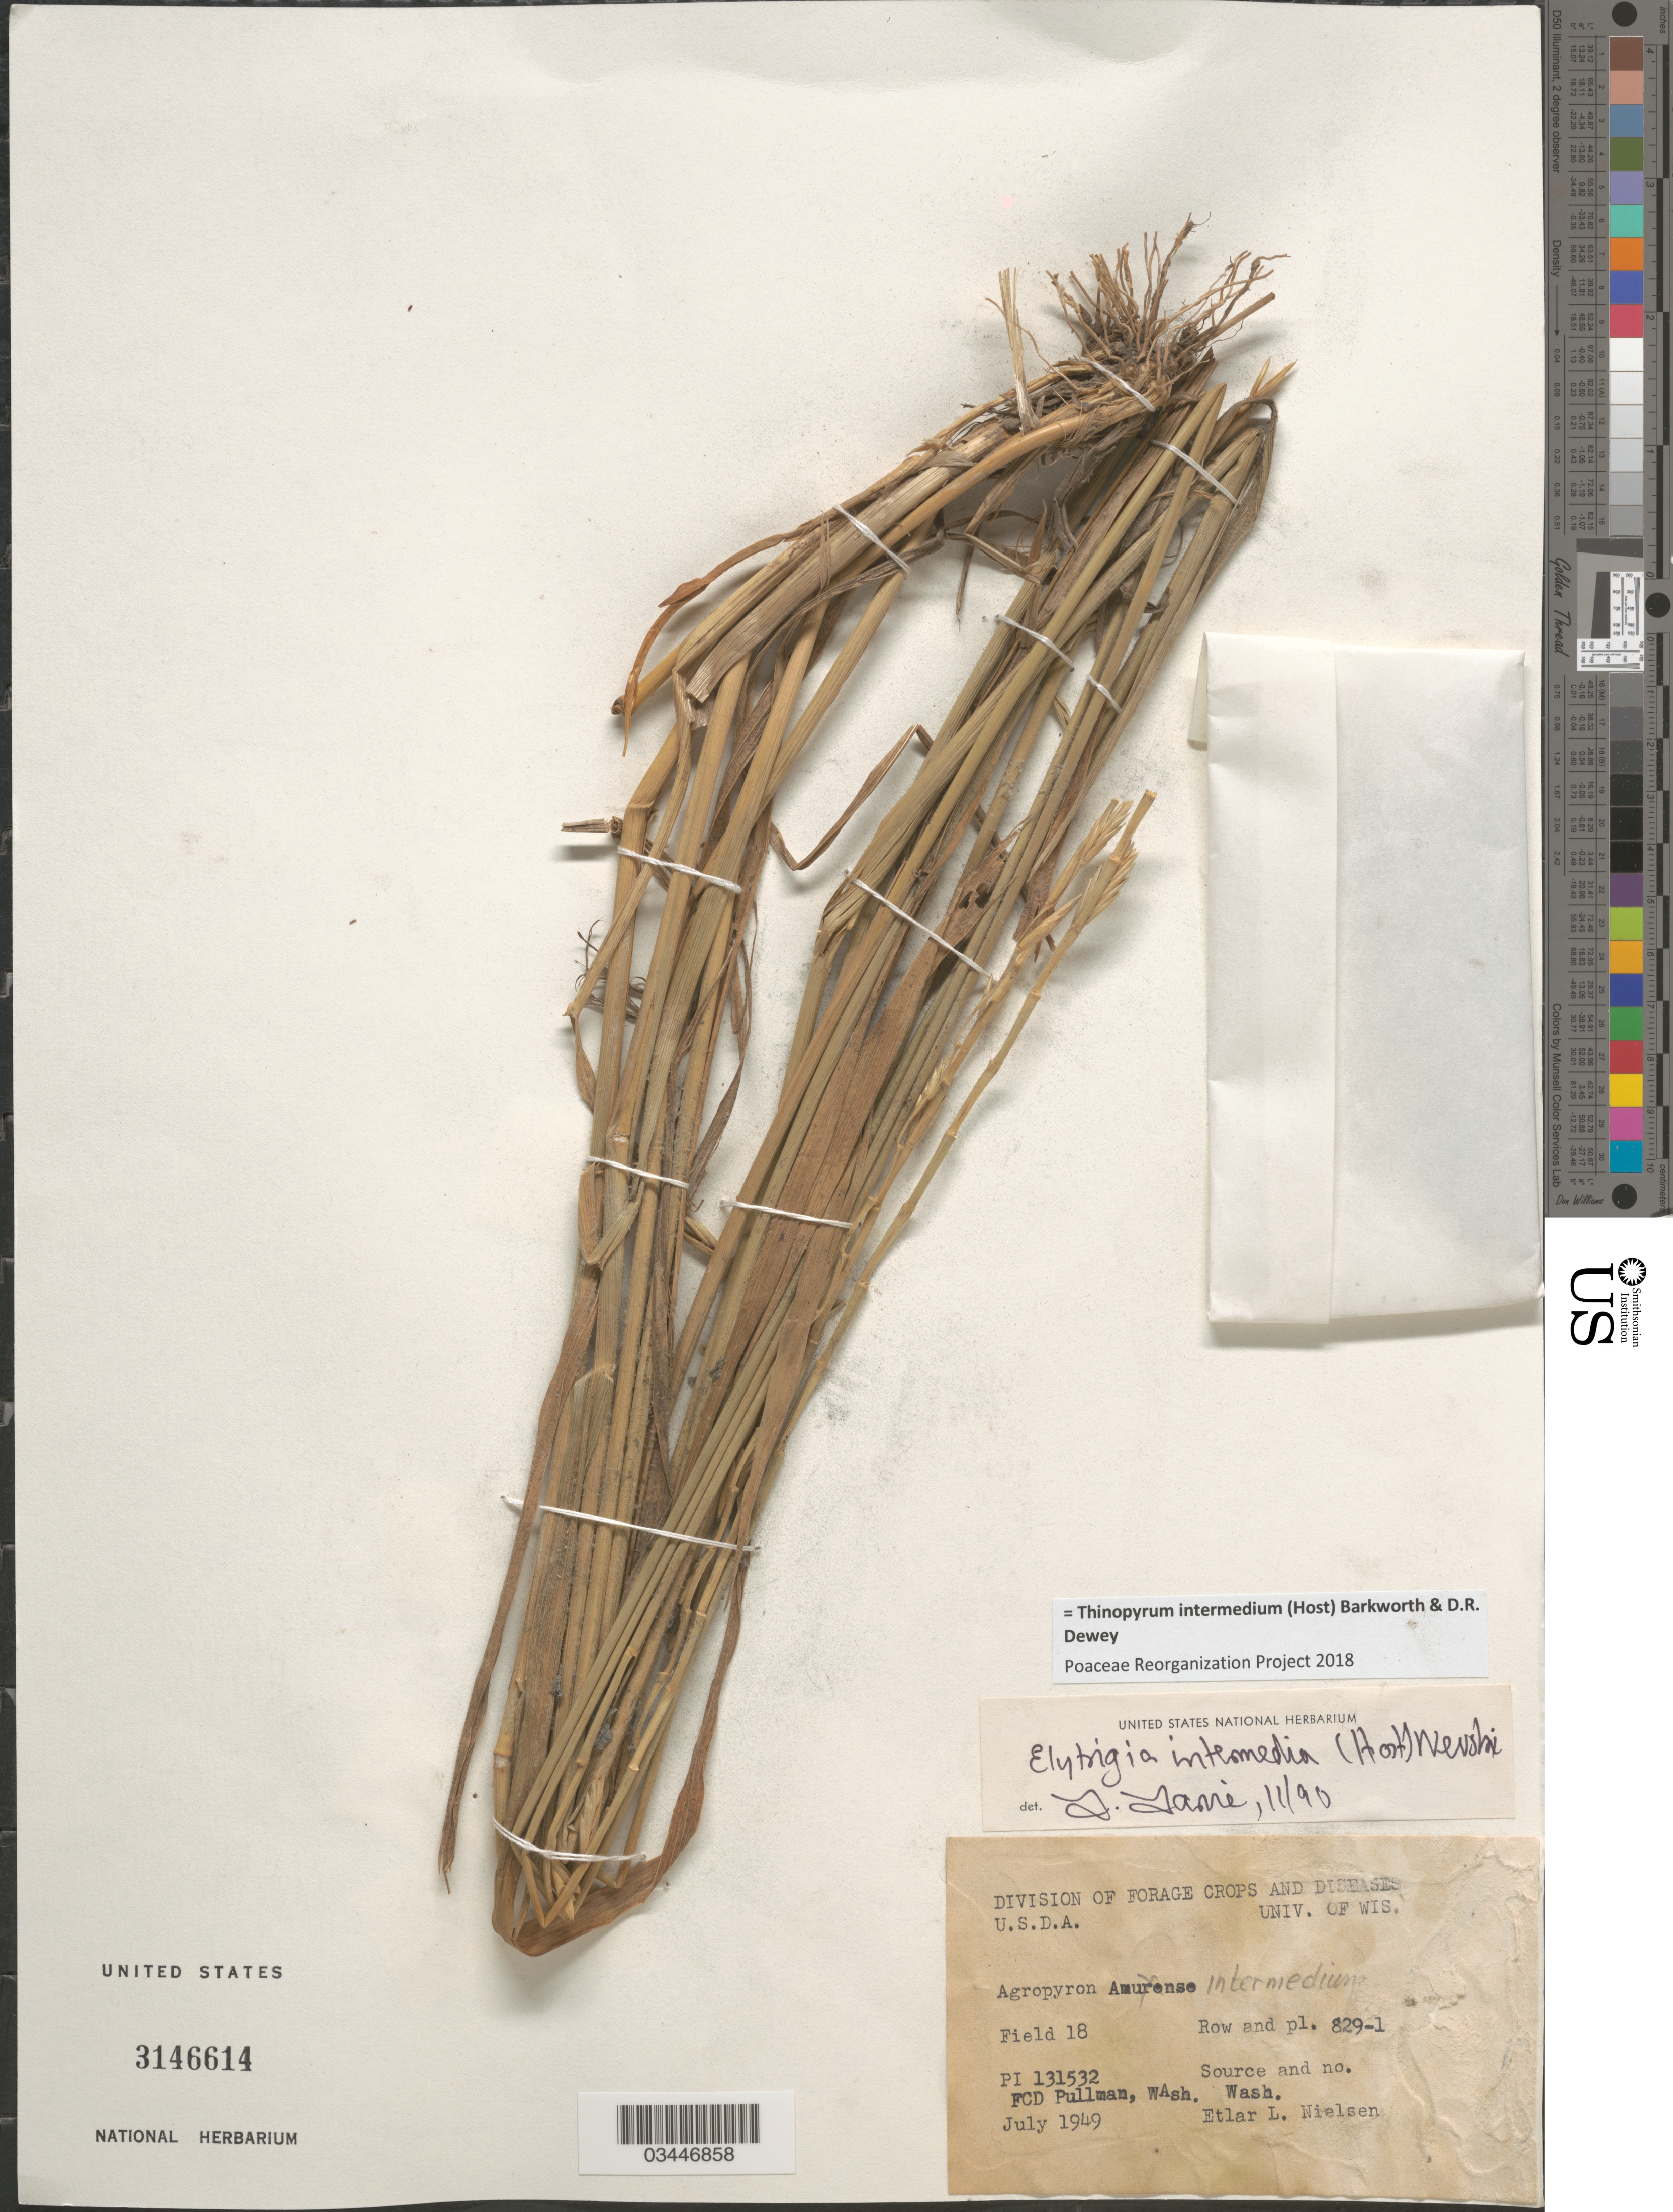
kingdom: Plantae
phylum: Tracheophyta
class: Liliopsida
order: Poales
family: Poaceae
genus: Aegilops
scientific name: Aegilops sp.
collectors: E. L. Nielsen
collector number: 131532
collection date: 1949-07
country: United States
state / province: Washington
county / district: Whitman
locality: Field 18 Row and pl. 829-1. FCD Pullman.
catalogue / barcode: US 3146614